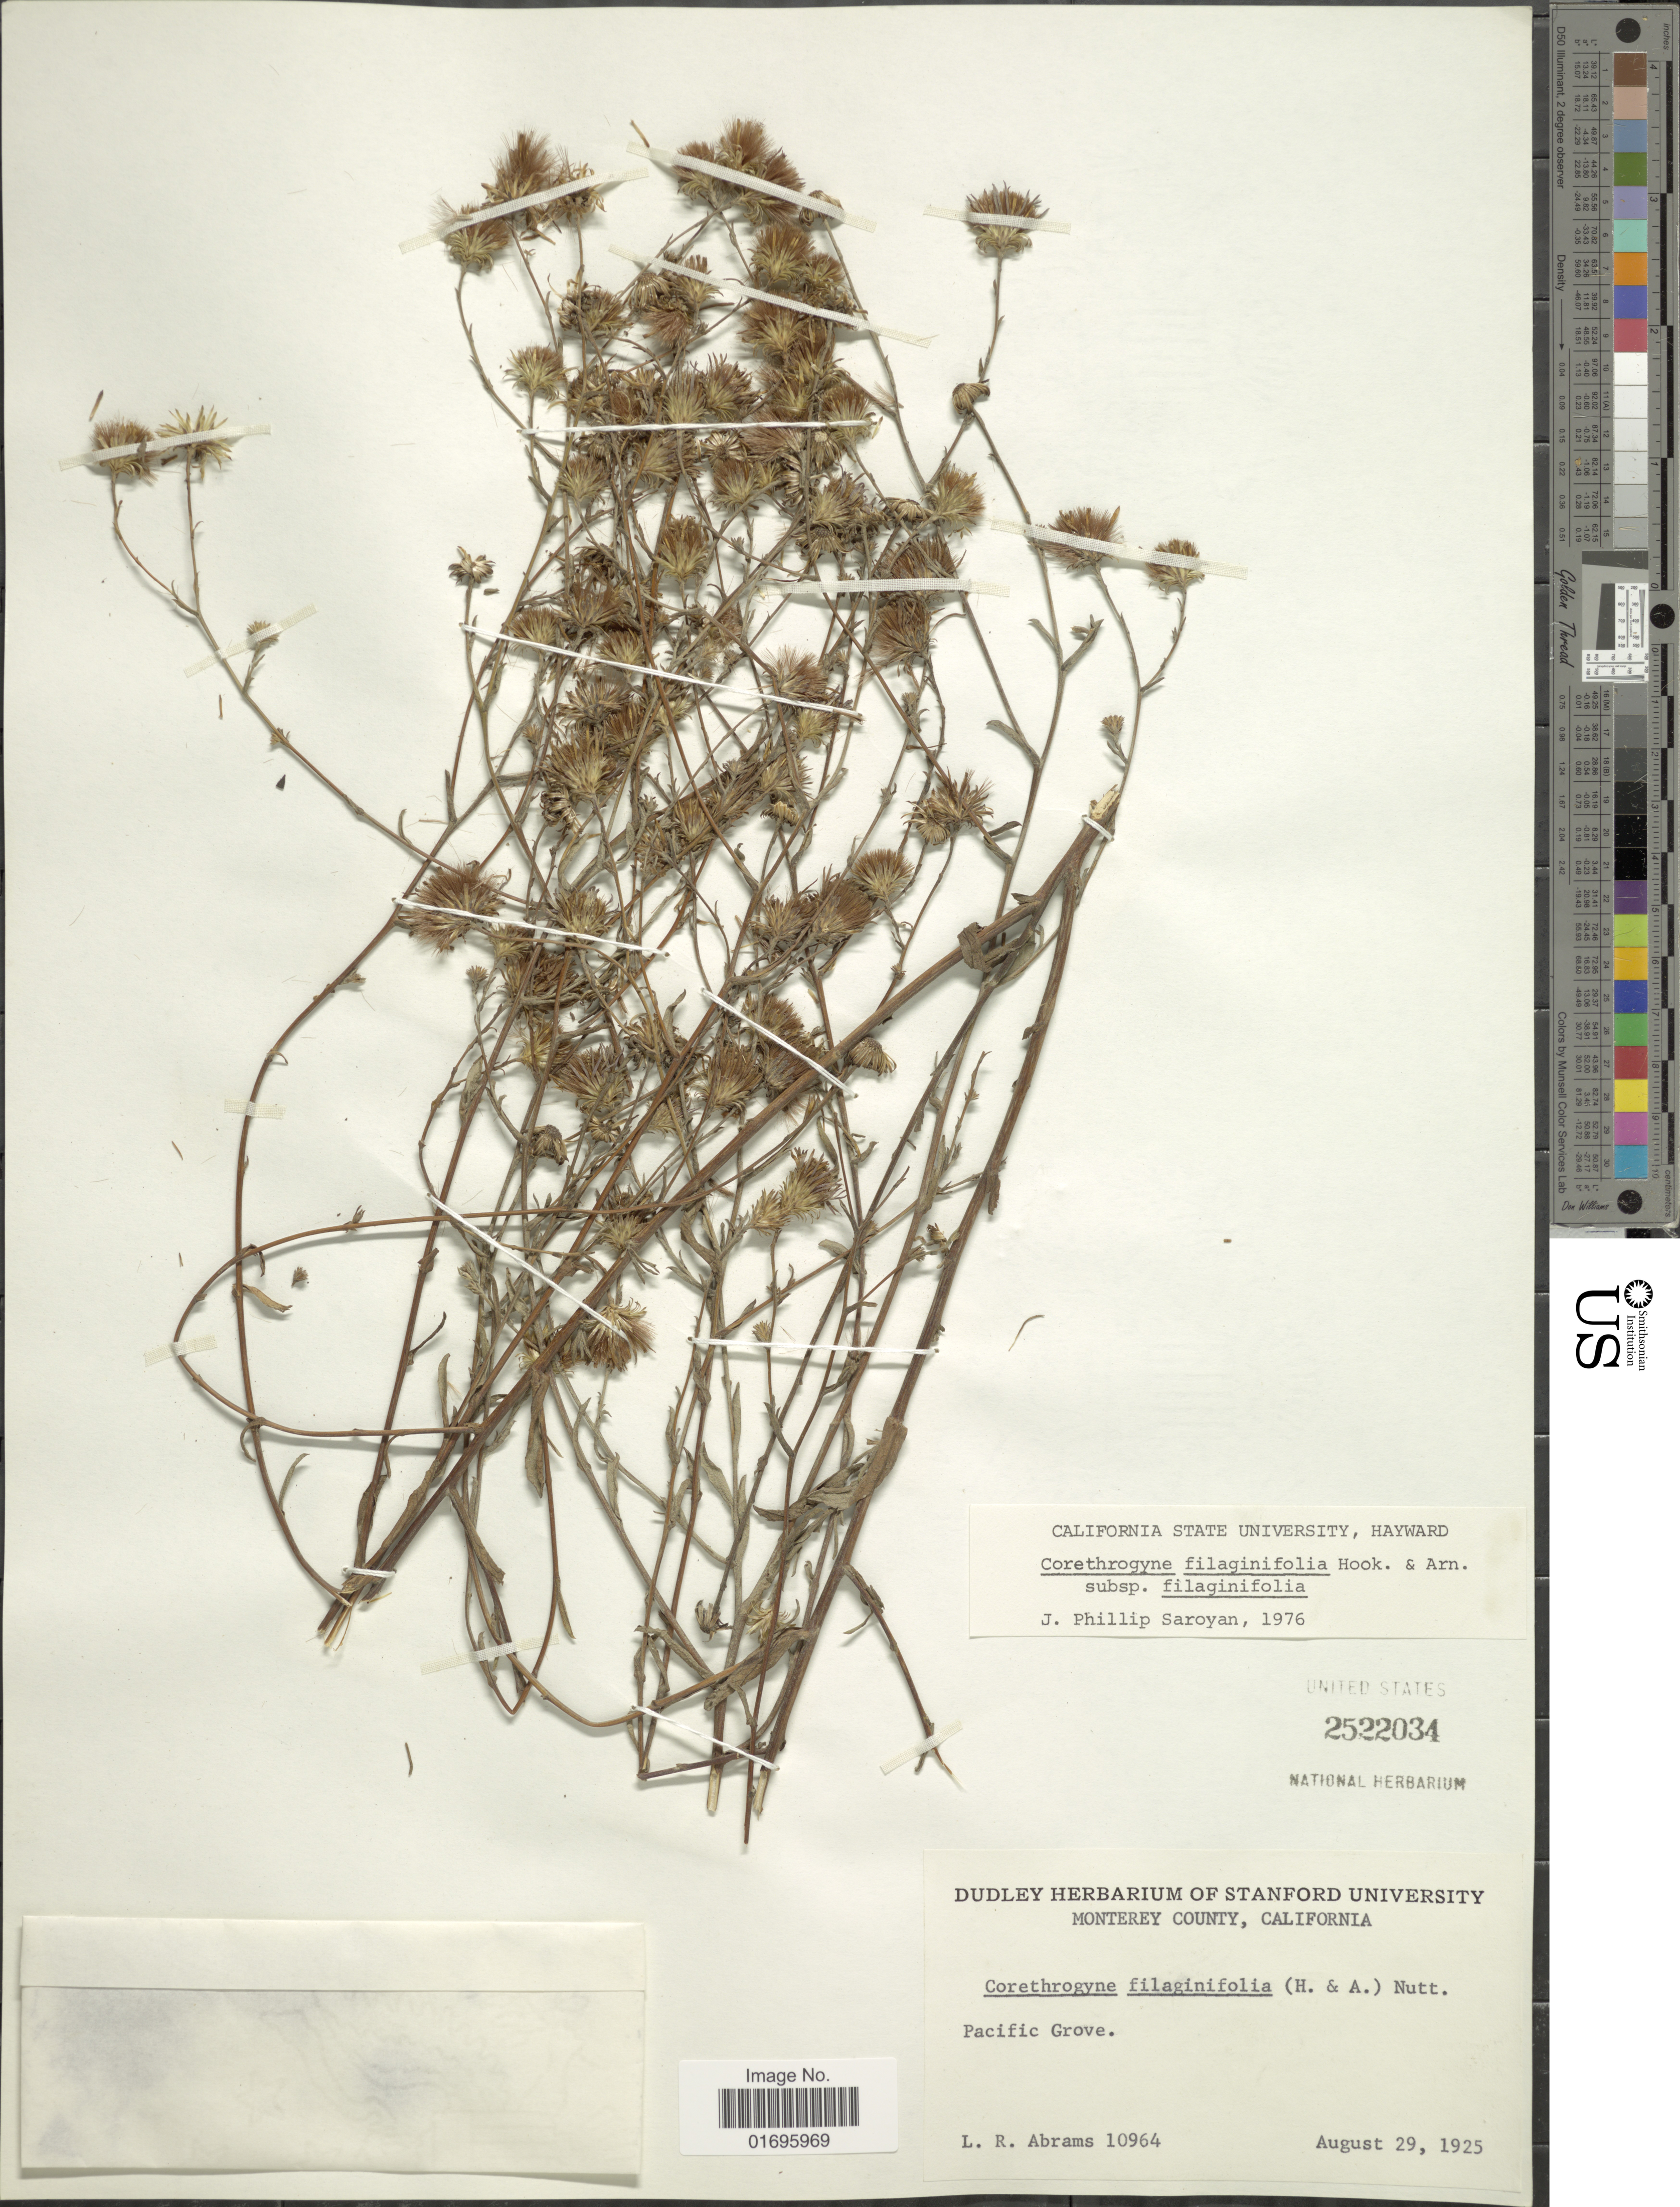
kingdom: Plantae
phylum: Tracheophyta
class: Magnoliopsida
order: Asterales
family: Asteraceae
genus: Corethrogyne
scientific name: Corethrogyne filaginifolia var. californica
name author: (DC.) Saroyan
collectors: L. Abrams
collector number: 10964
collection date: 1925-08-29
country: United States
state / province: California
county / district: Monterey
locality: Monterey County. Pacific Grove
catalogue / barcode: US 2522034